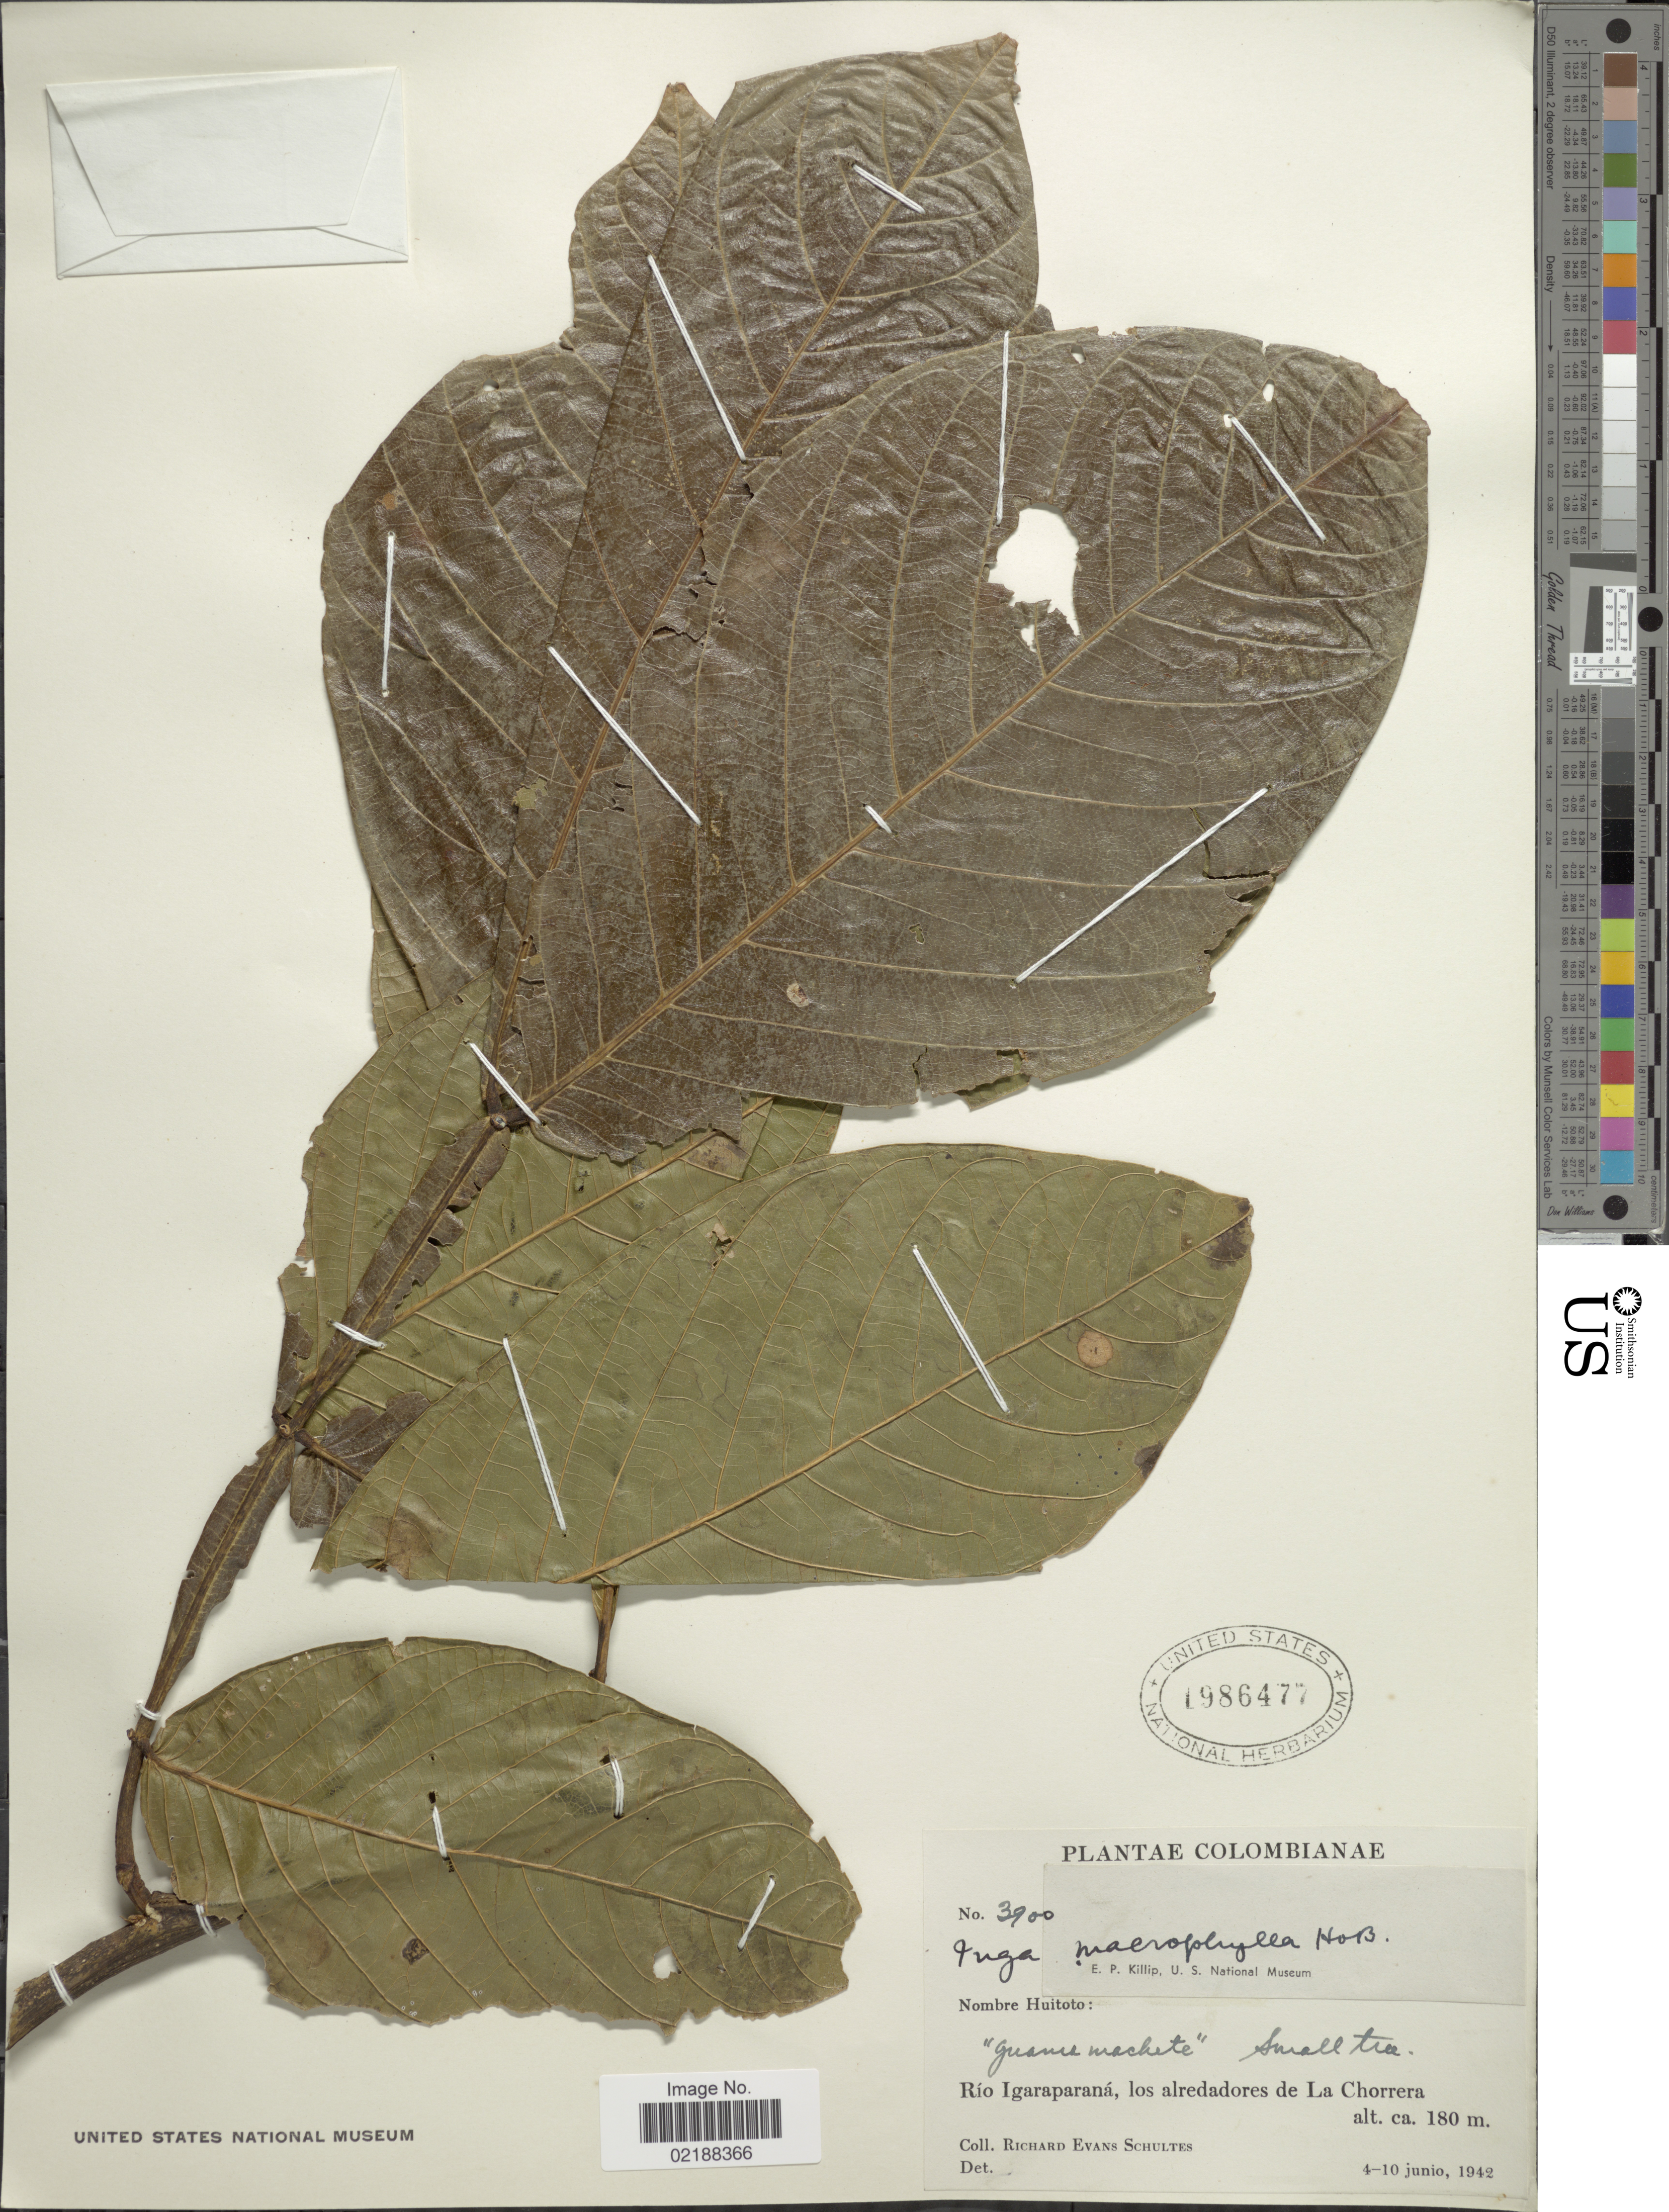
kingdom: Plantae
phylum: Tracheophyta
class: Magnoliopsida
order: Fabales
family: Fabaceae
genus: Inga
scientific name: Inga macrophylla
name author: Humb. & Bonpl. ex Willd.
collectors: R. E. Schultes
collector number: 3900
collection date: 1942-06-04/1942-06-10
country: Colombia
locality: Rio Igaraparana, los alrededores de La Chorrera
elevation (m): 180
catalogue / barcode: US 1986477